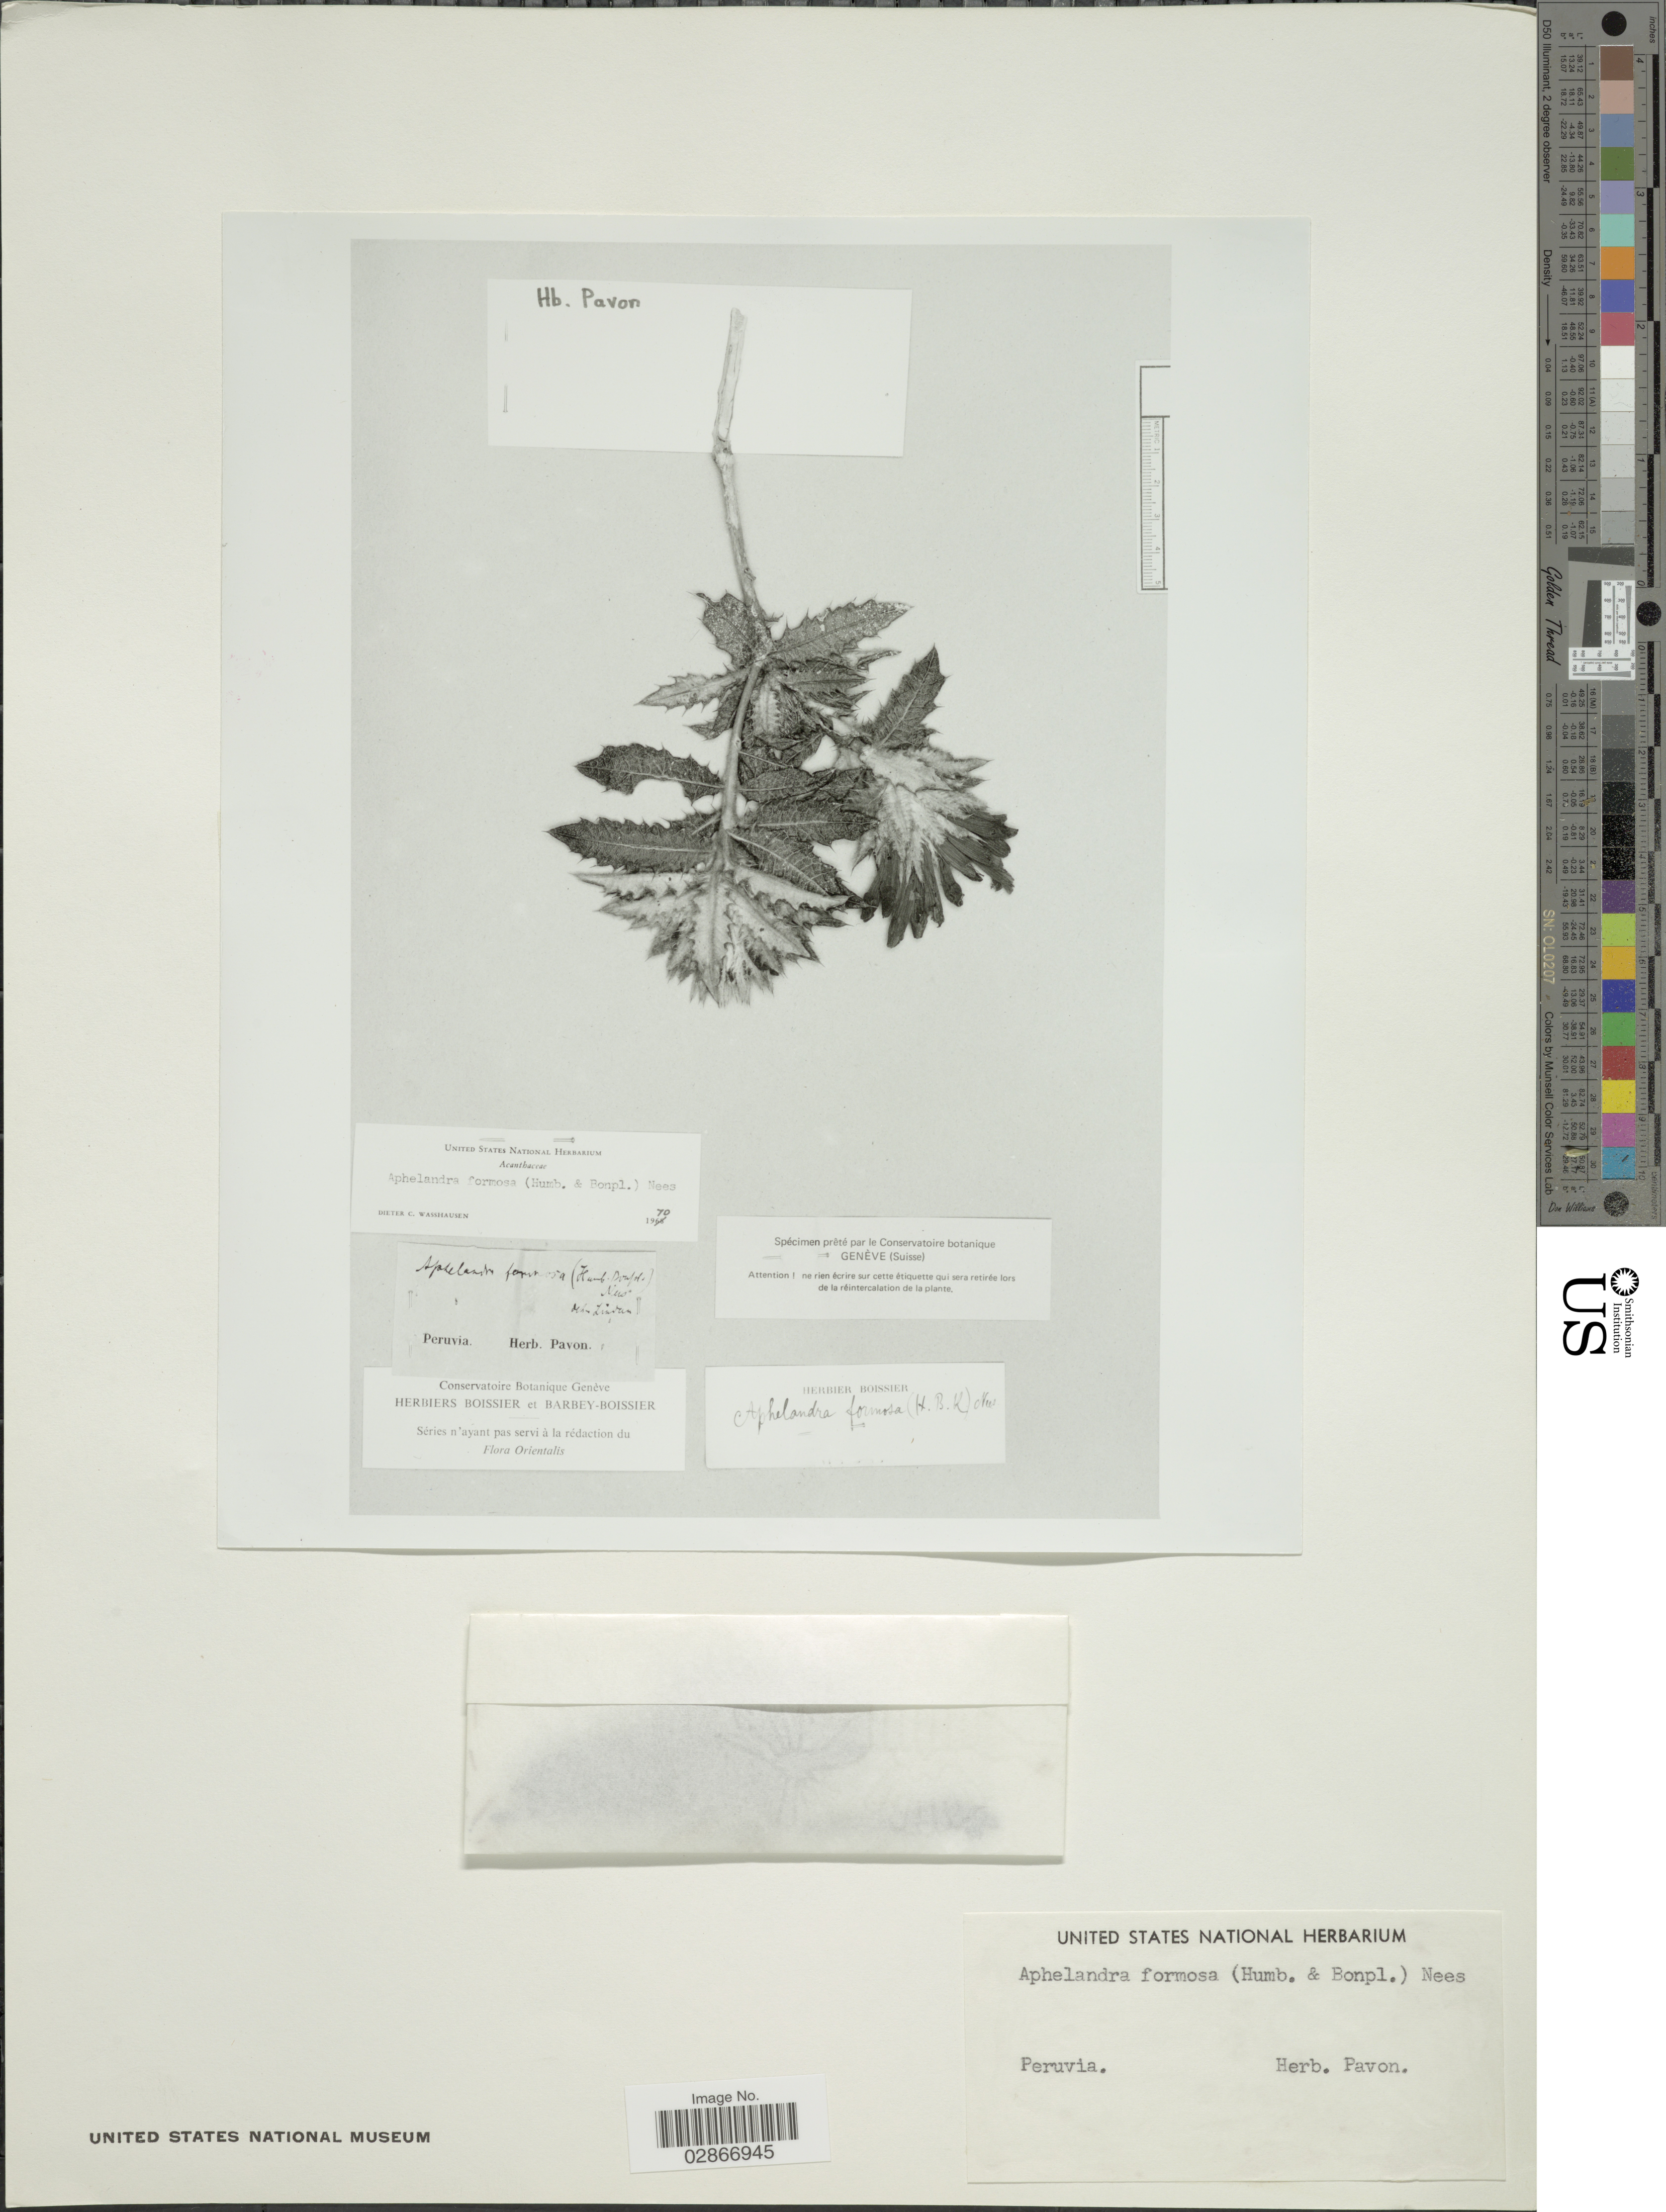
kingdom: Plantae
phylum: Tracheophyta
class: Magnoliopsida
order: Lamiales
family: Acanthaceae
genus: Aphelandra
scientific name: Aphelandra formosa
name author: (Humb. & Bonpl.) Nees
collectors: ex herb. Pavon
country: Peru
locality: Peruvia.